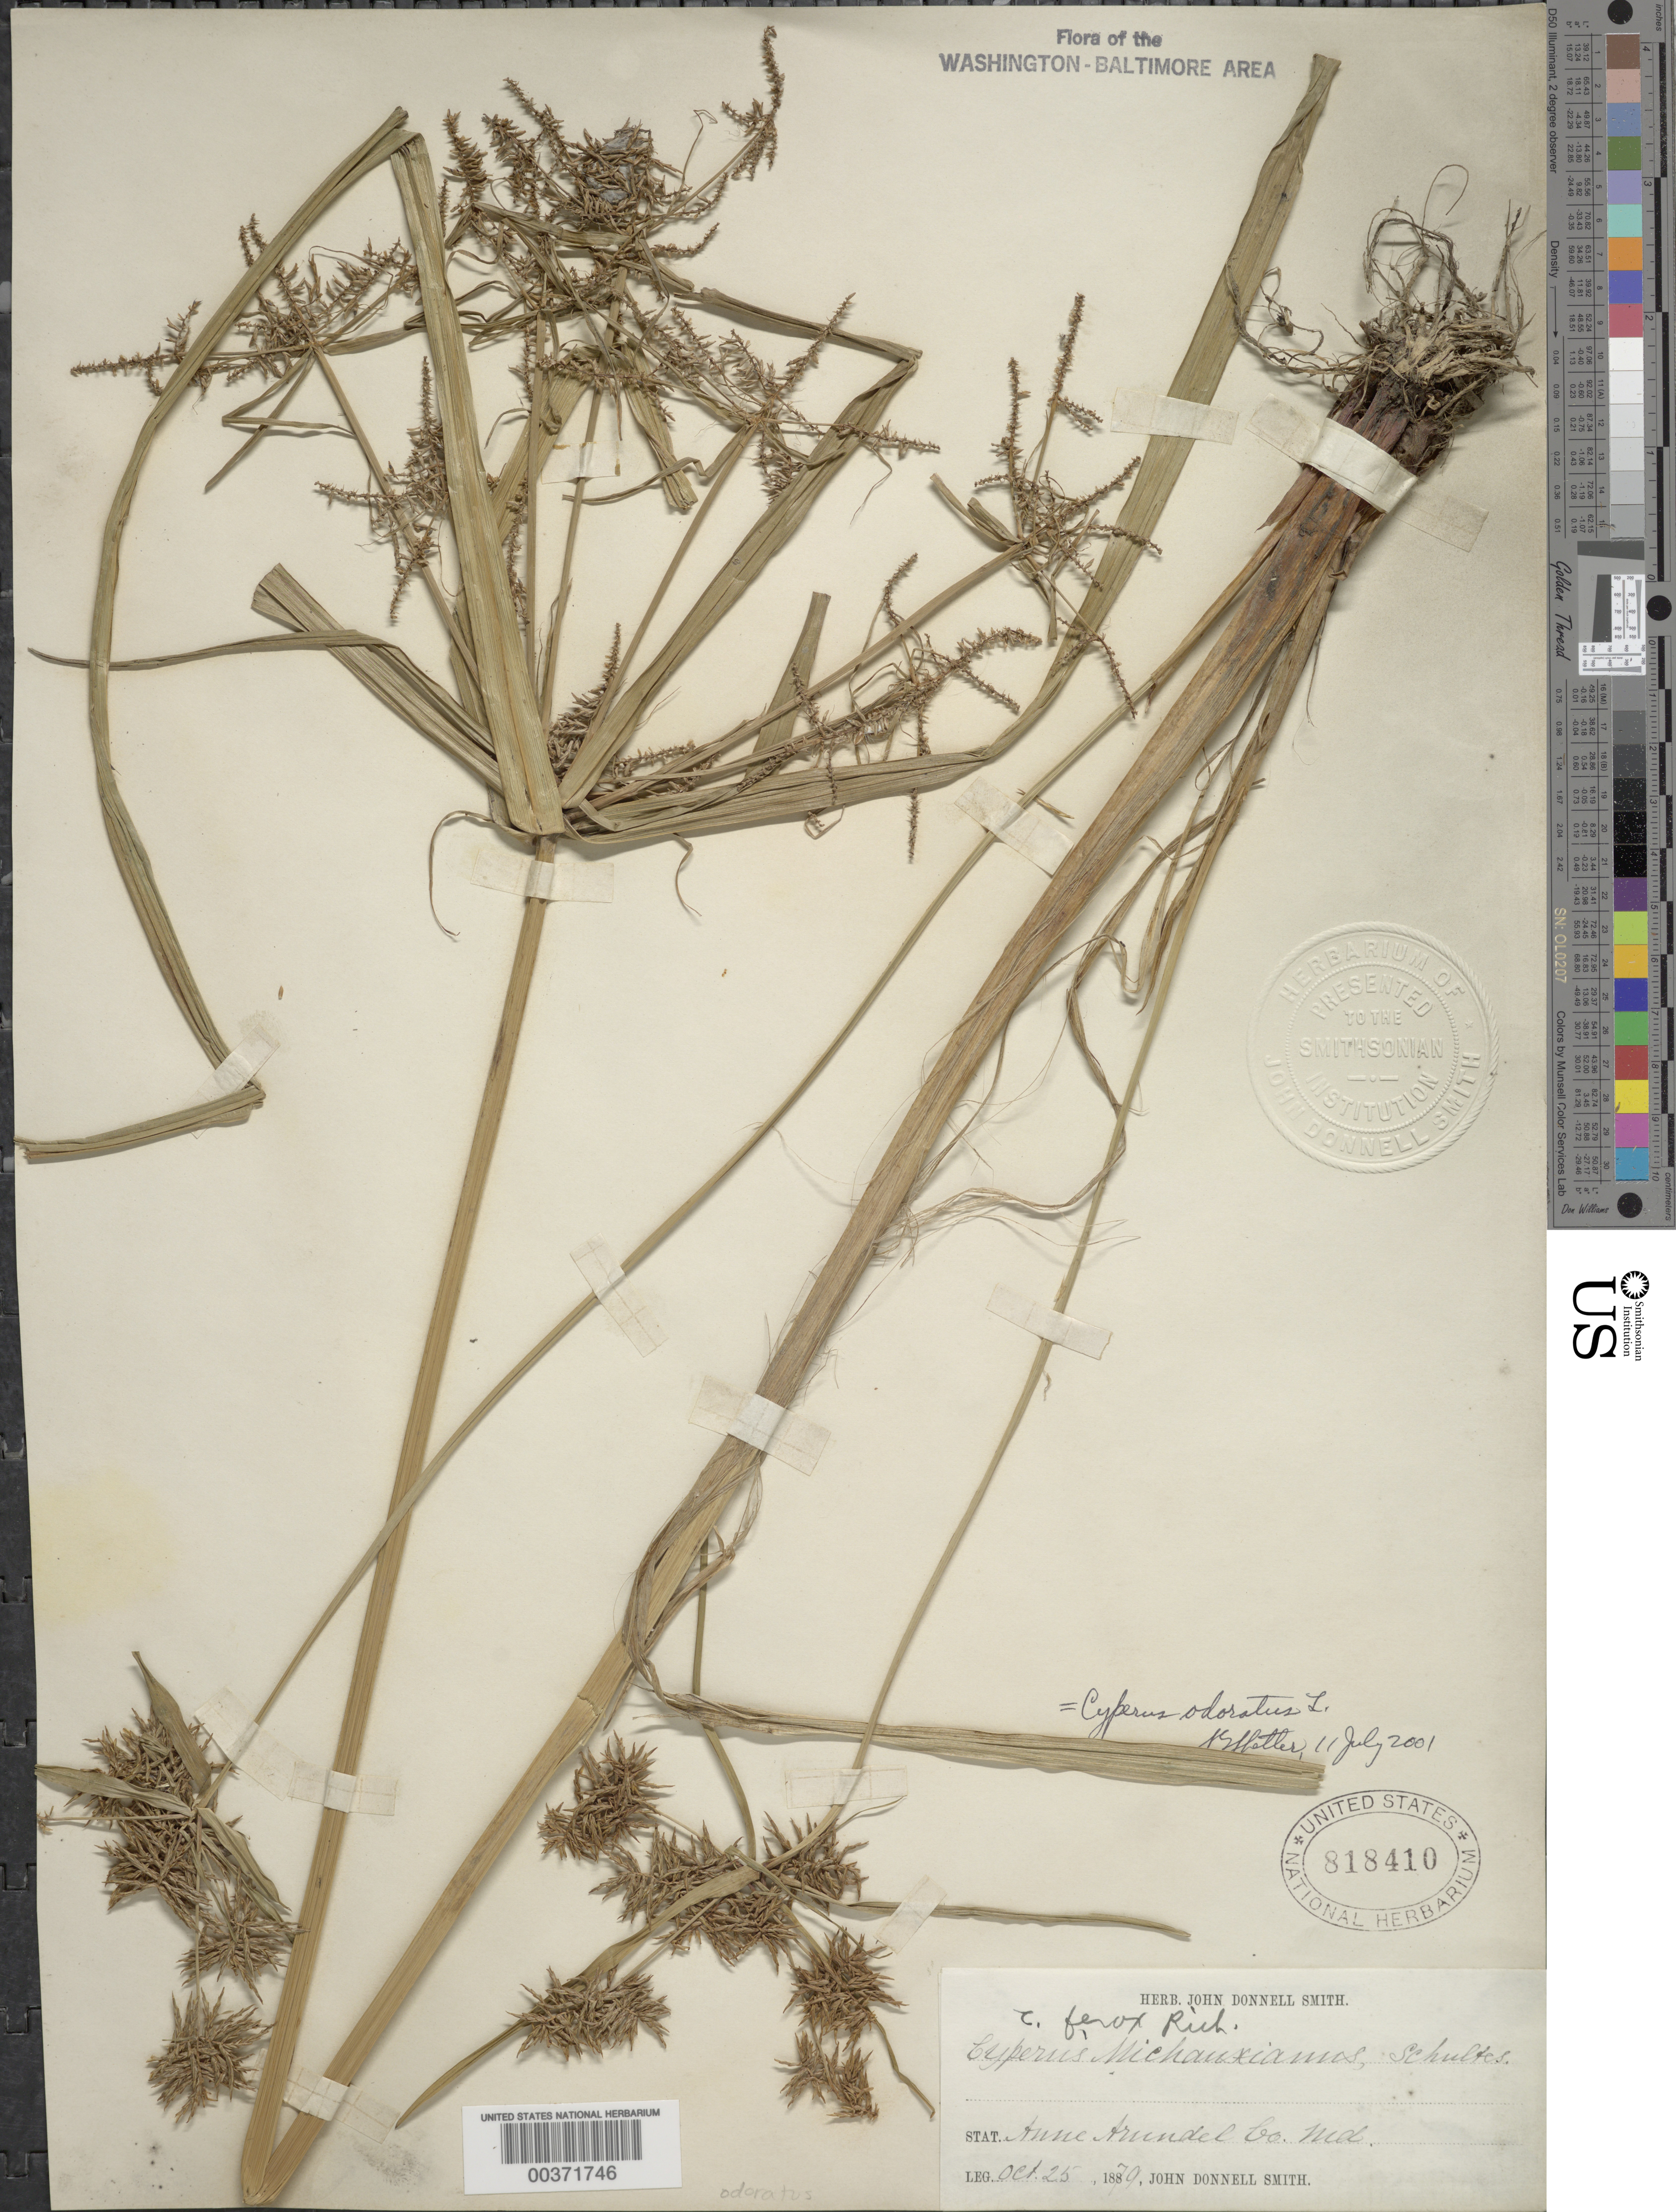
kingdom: Plantae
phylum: Tracheophyta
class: Liliopsida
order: Poales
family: Cyperaceae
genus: Cyperus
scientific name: Cyperus odoratus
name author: L.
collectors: J. Donnell Smith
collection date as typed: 25 Oct 1879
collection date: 1879-10-25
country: United States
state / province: Maryland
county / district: Anne Arundel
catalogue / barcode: US 818410